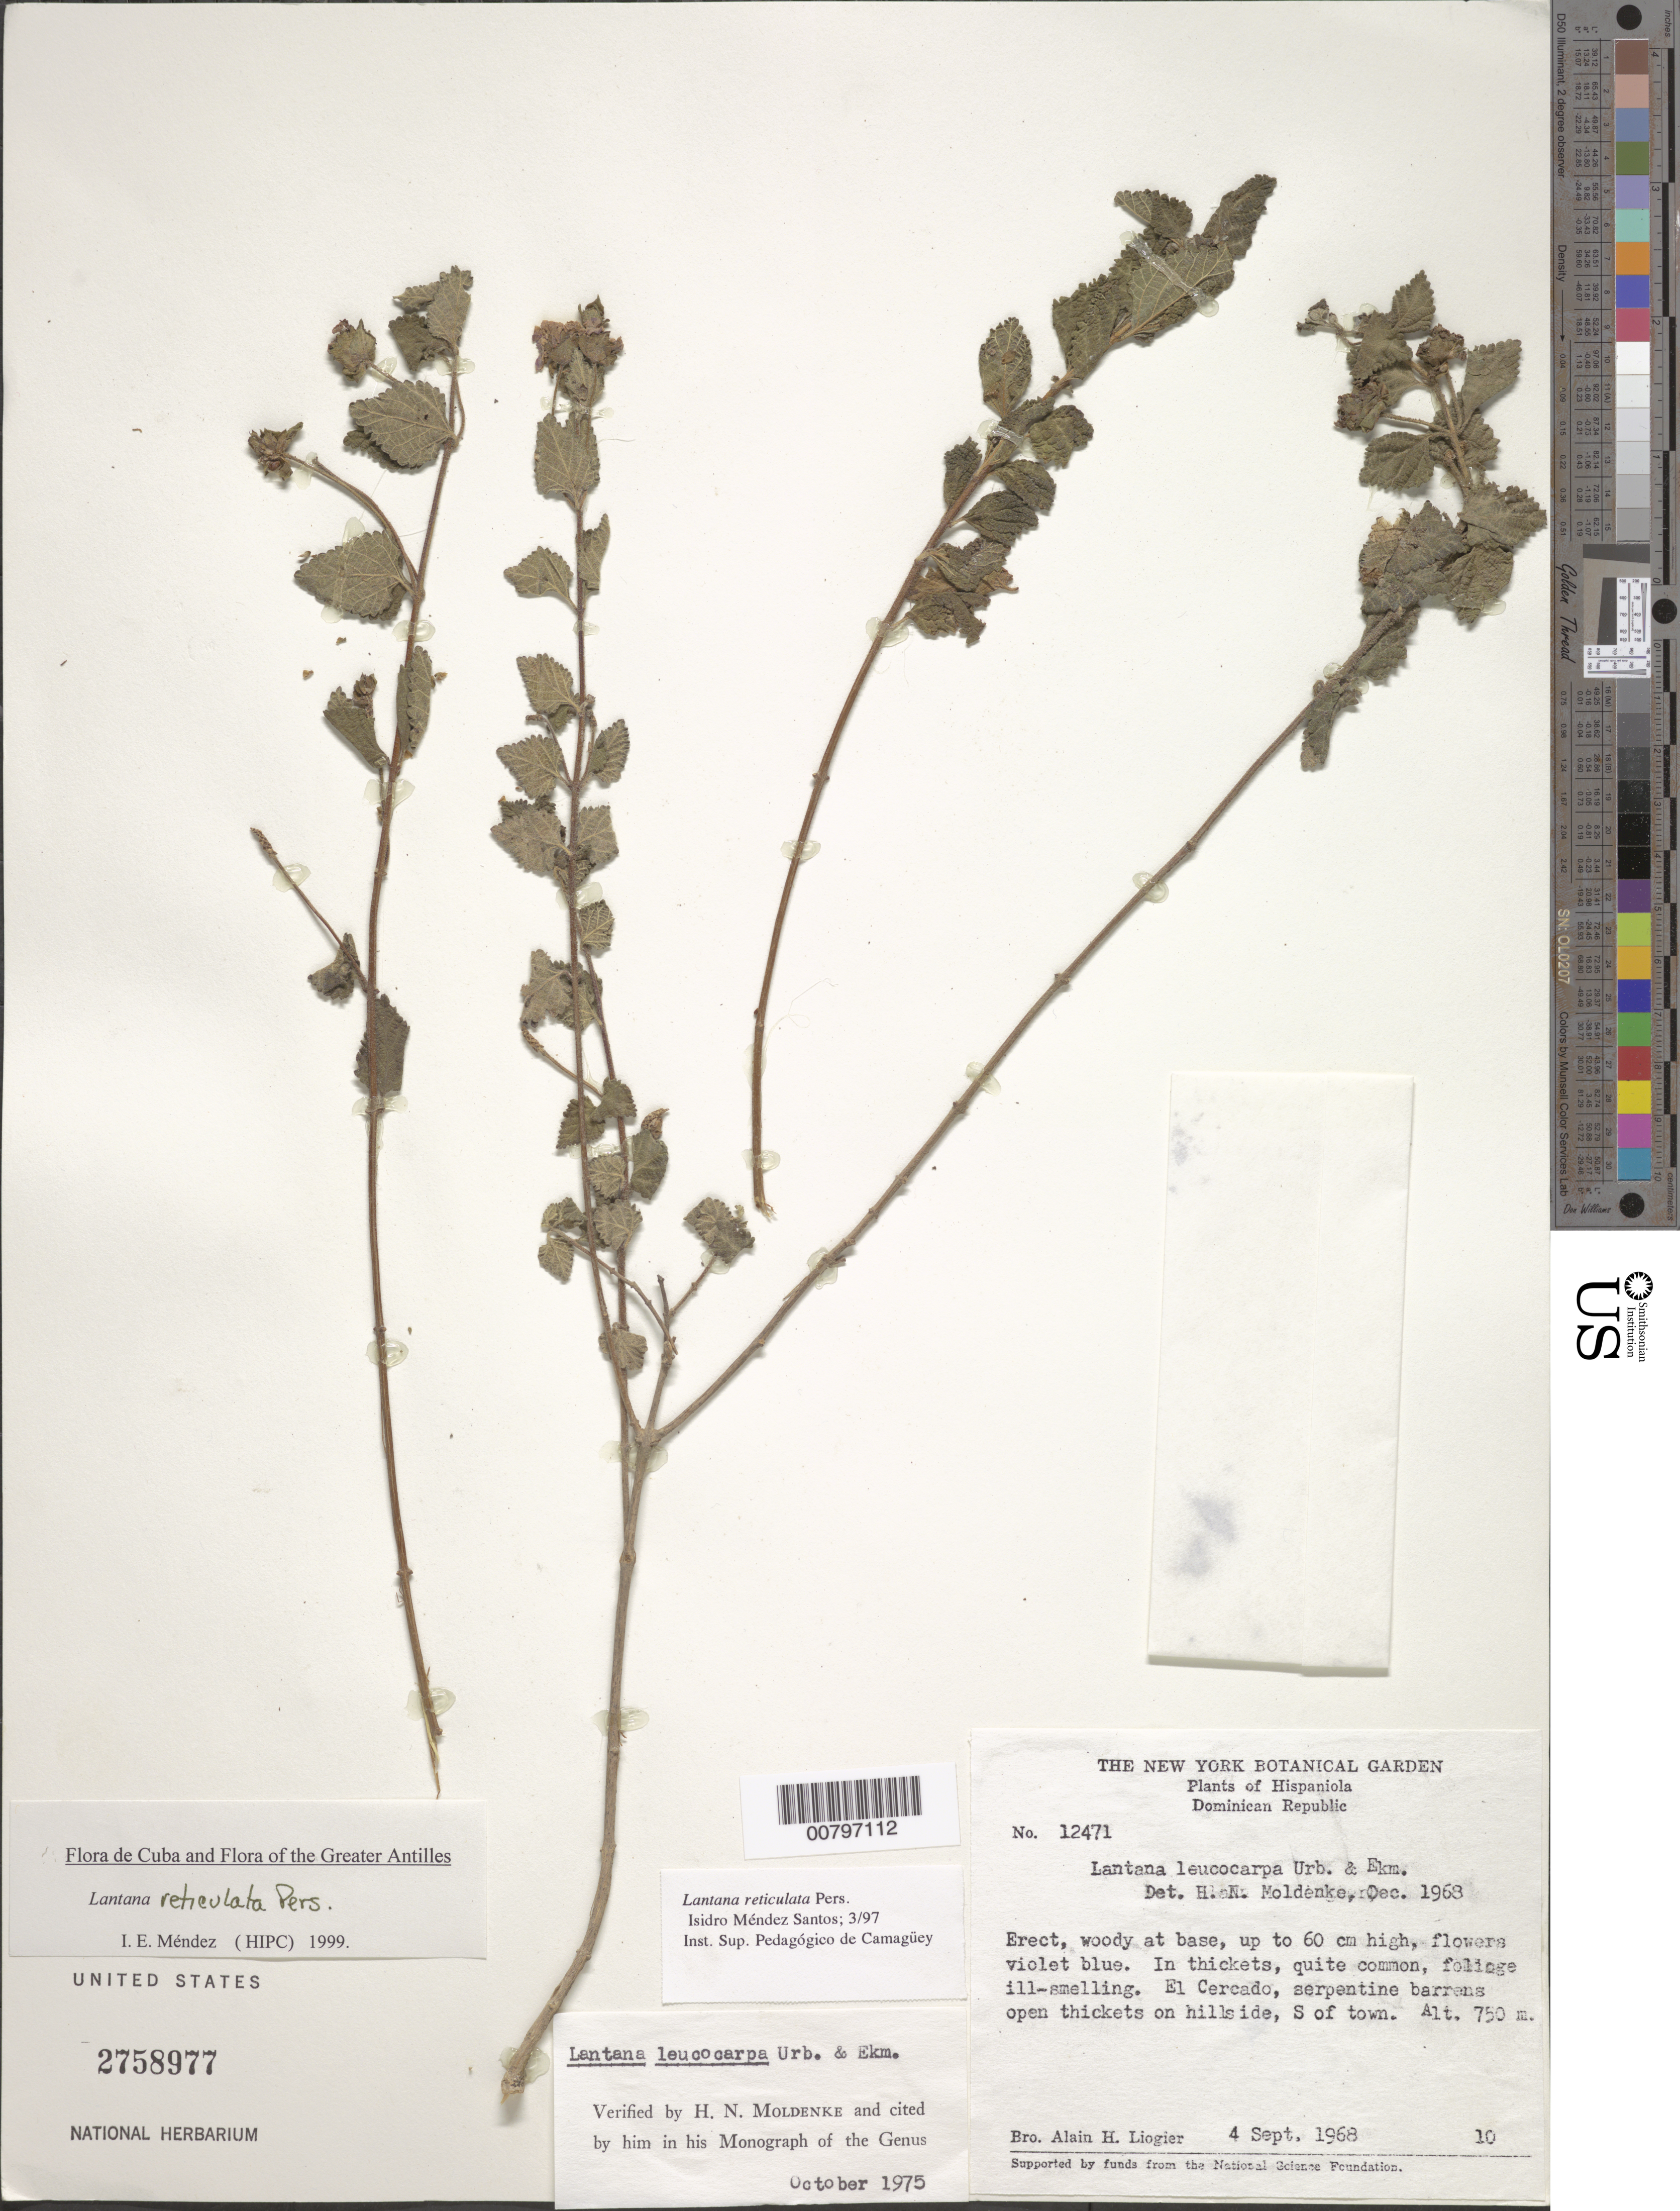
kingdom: Plantae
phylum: Tracheophyta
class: Magnoliopsida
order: Lamiales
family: Verbenaceae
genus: Lantana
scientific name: Lantana reticulata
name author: Pers.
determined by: Méndez, Isidro E., (HIPC)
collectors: A. H. Liogier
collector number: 12471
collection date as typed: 04 Sep 1968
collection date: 1968-09-04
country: Dominican Republic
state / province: San Juan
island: Hispaniola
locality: El Cercado, S of town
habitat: Serpentine barrens open thickets onhillside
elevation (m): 750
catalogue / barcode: US 2758977